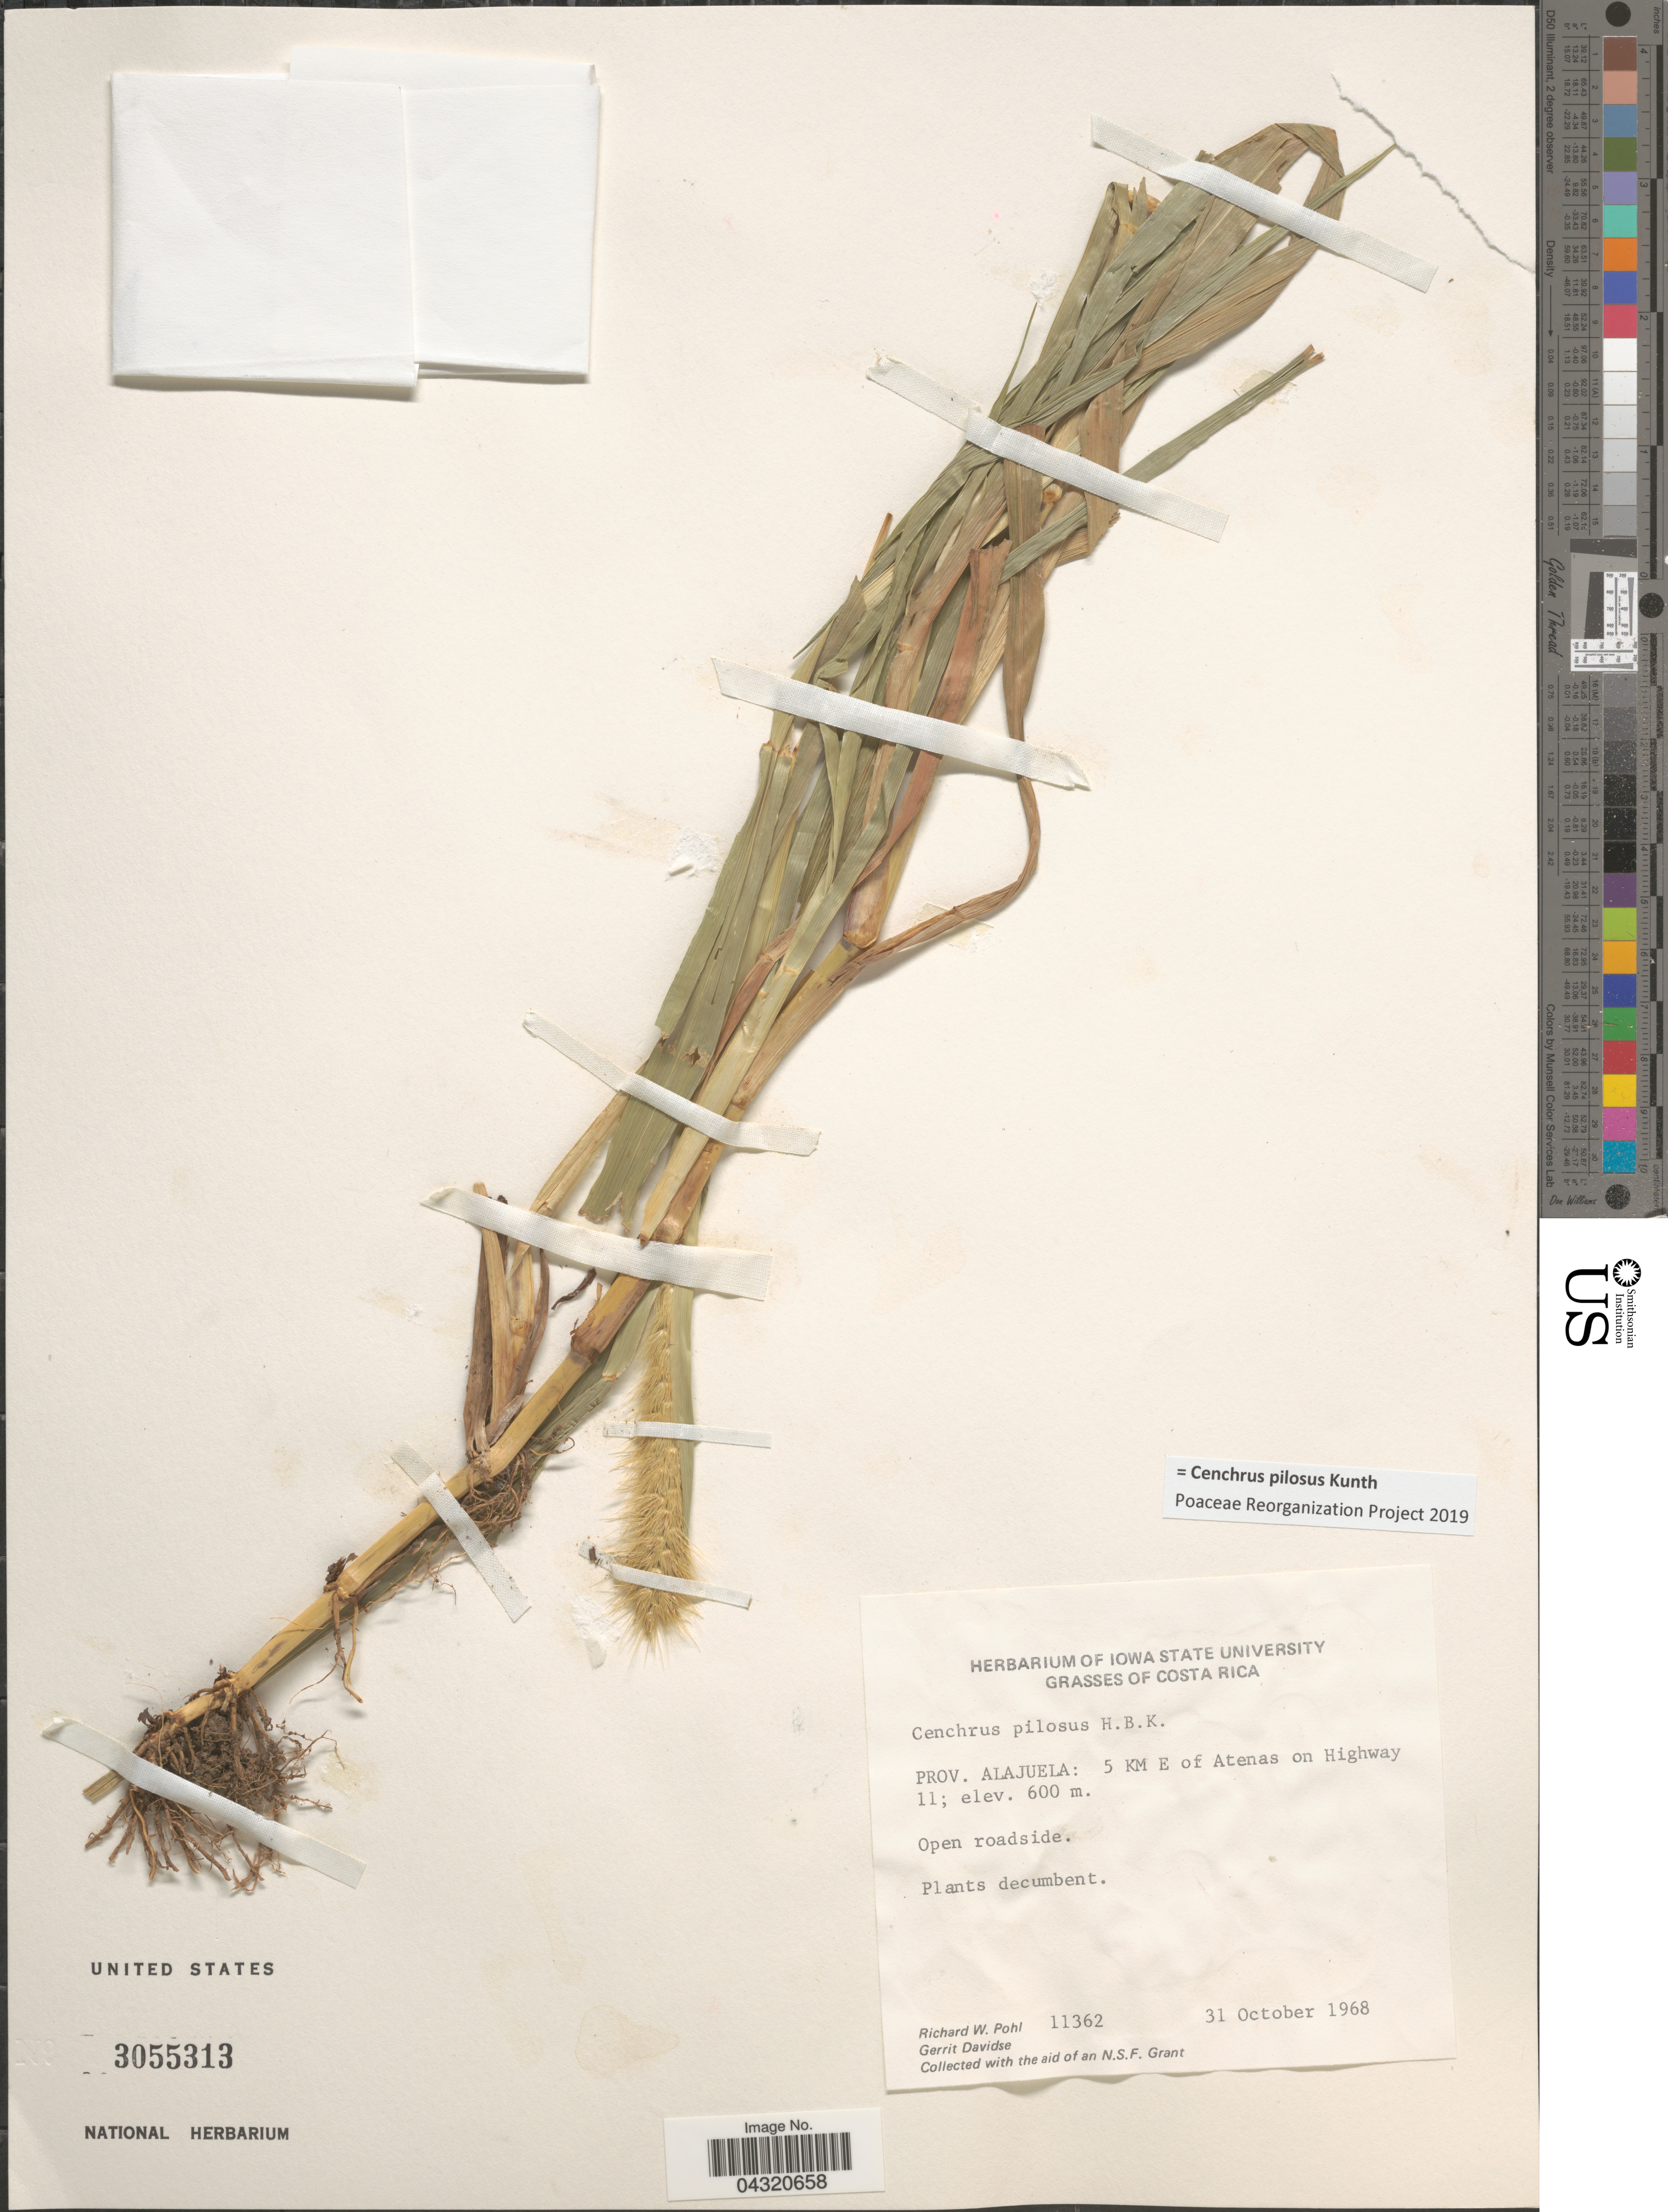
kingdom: Plantae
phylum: Tracheophyta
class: Liliopsida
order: Poales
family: Poaceae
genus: Cenchrus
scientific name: Cenchrus pilosus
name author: Kunth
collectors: R. W. Pohl & G. Davidse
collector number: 11362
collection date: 1968-10-31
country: Costa Rica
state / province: Alajuela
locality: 5 KM E of Atenas on Highway 11.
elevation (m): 600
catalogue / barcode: US 3055313